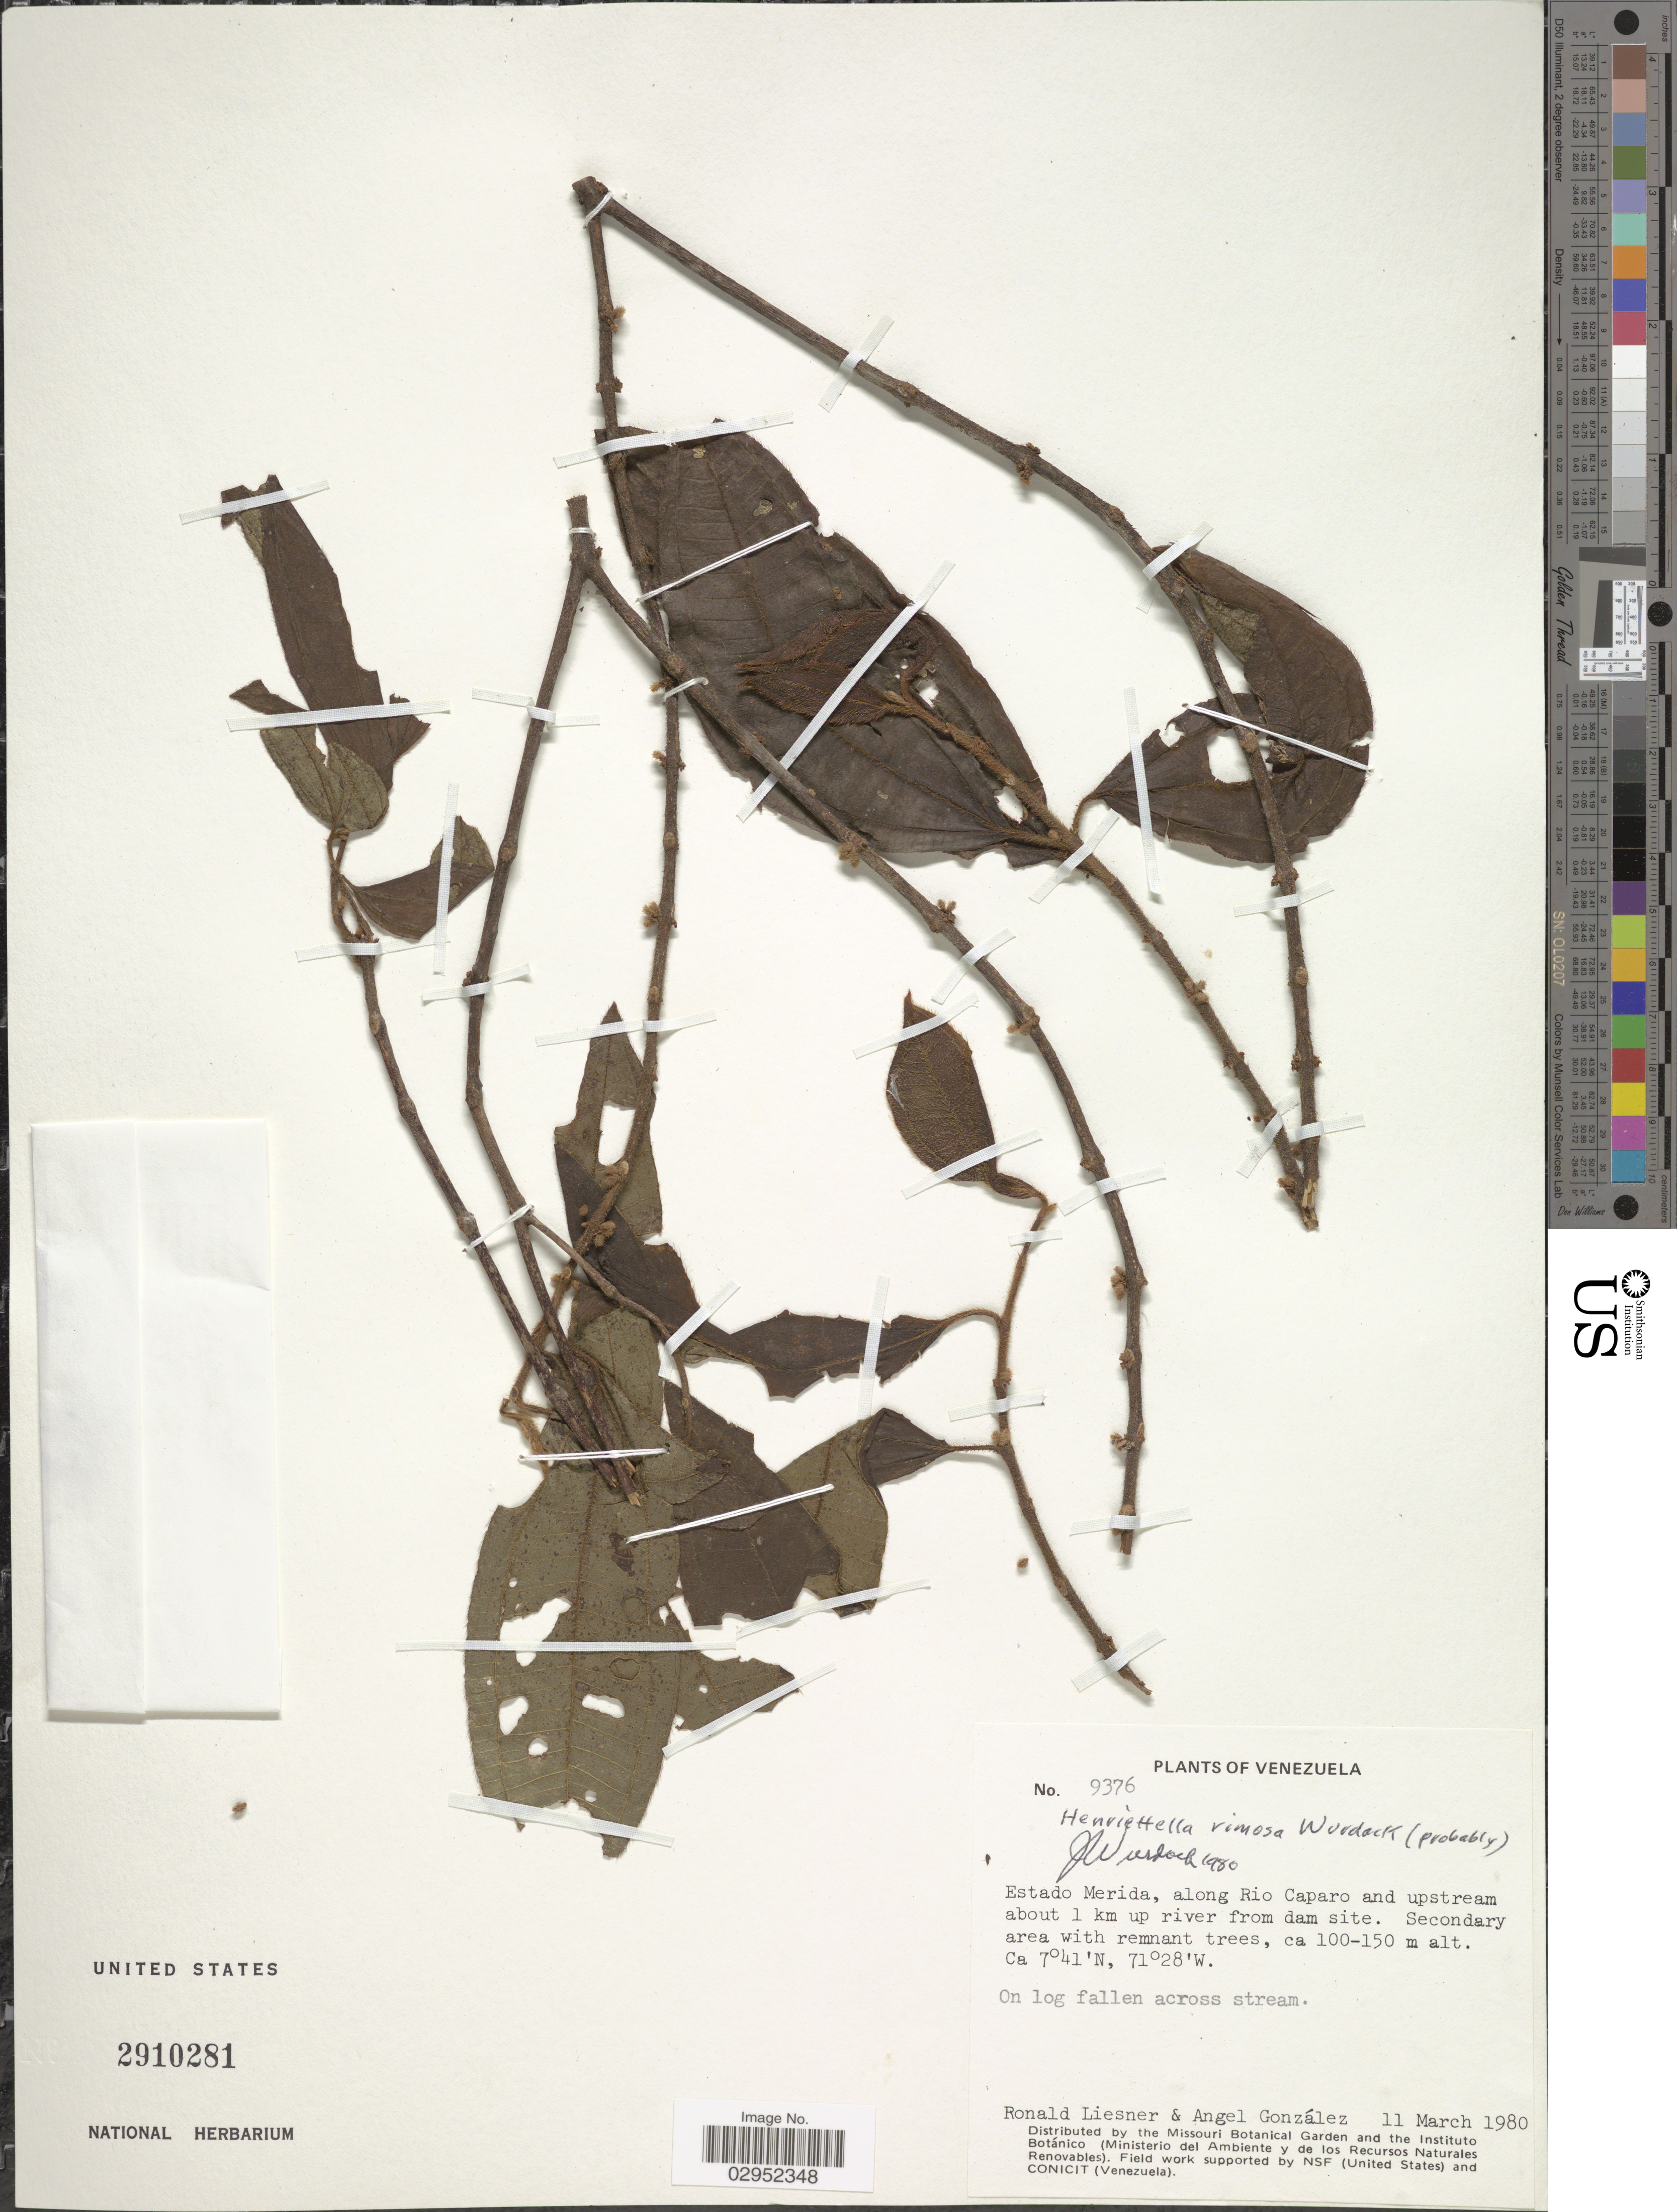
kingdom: Plantae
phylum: Tracheophyta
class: Magnoliopsida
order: Myrtales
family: Melastomataceae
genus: Henriettea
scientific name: Henriettea rimosa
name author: (Wurdack) Penneys et al.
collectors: R. L. Liesner & A. C. González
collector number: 9376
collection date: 1980-03-11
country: Venezuela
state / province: Mérida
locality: Along Rio Caparo and upstream about 1 km up river from dam site.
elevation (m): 100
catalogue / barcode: US 2910281